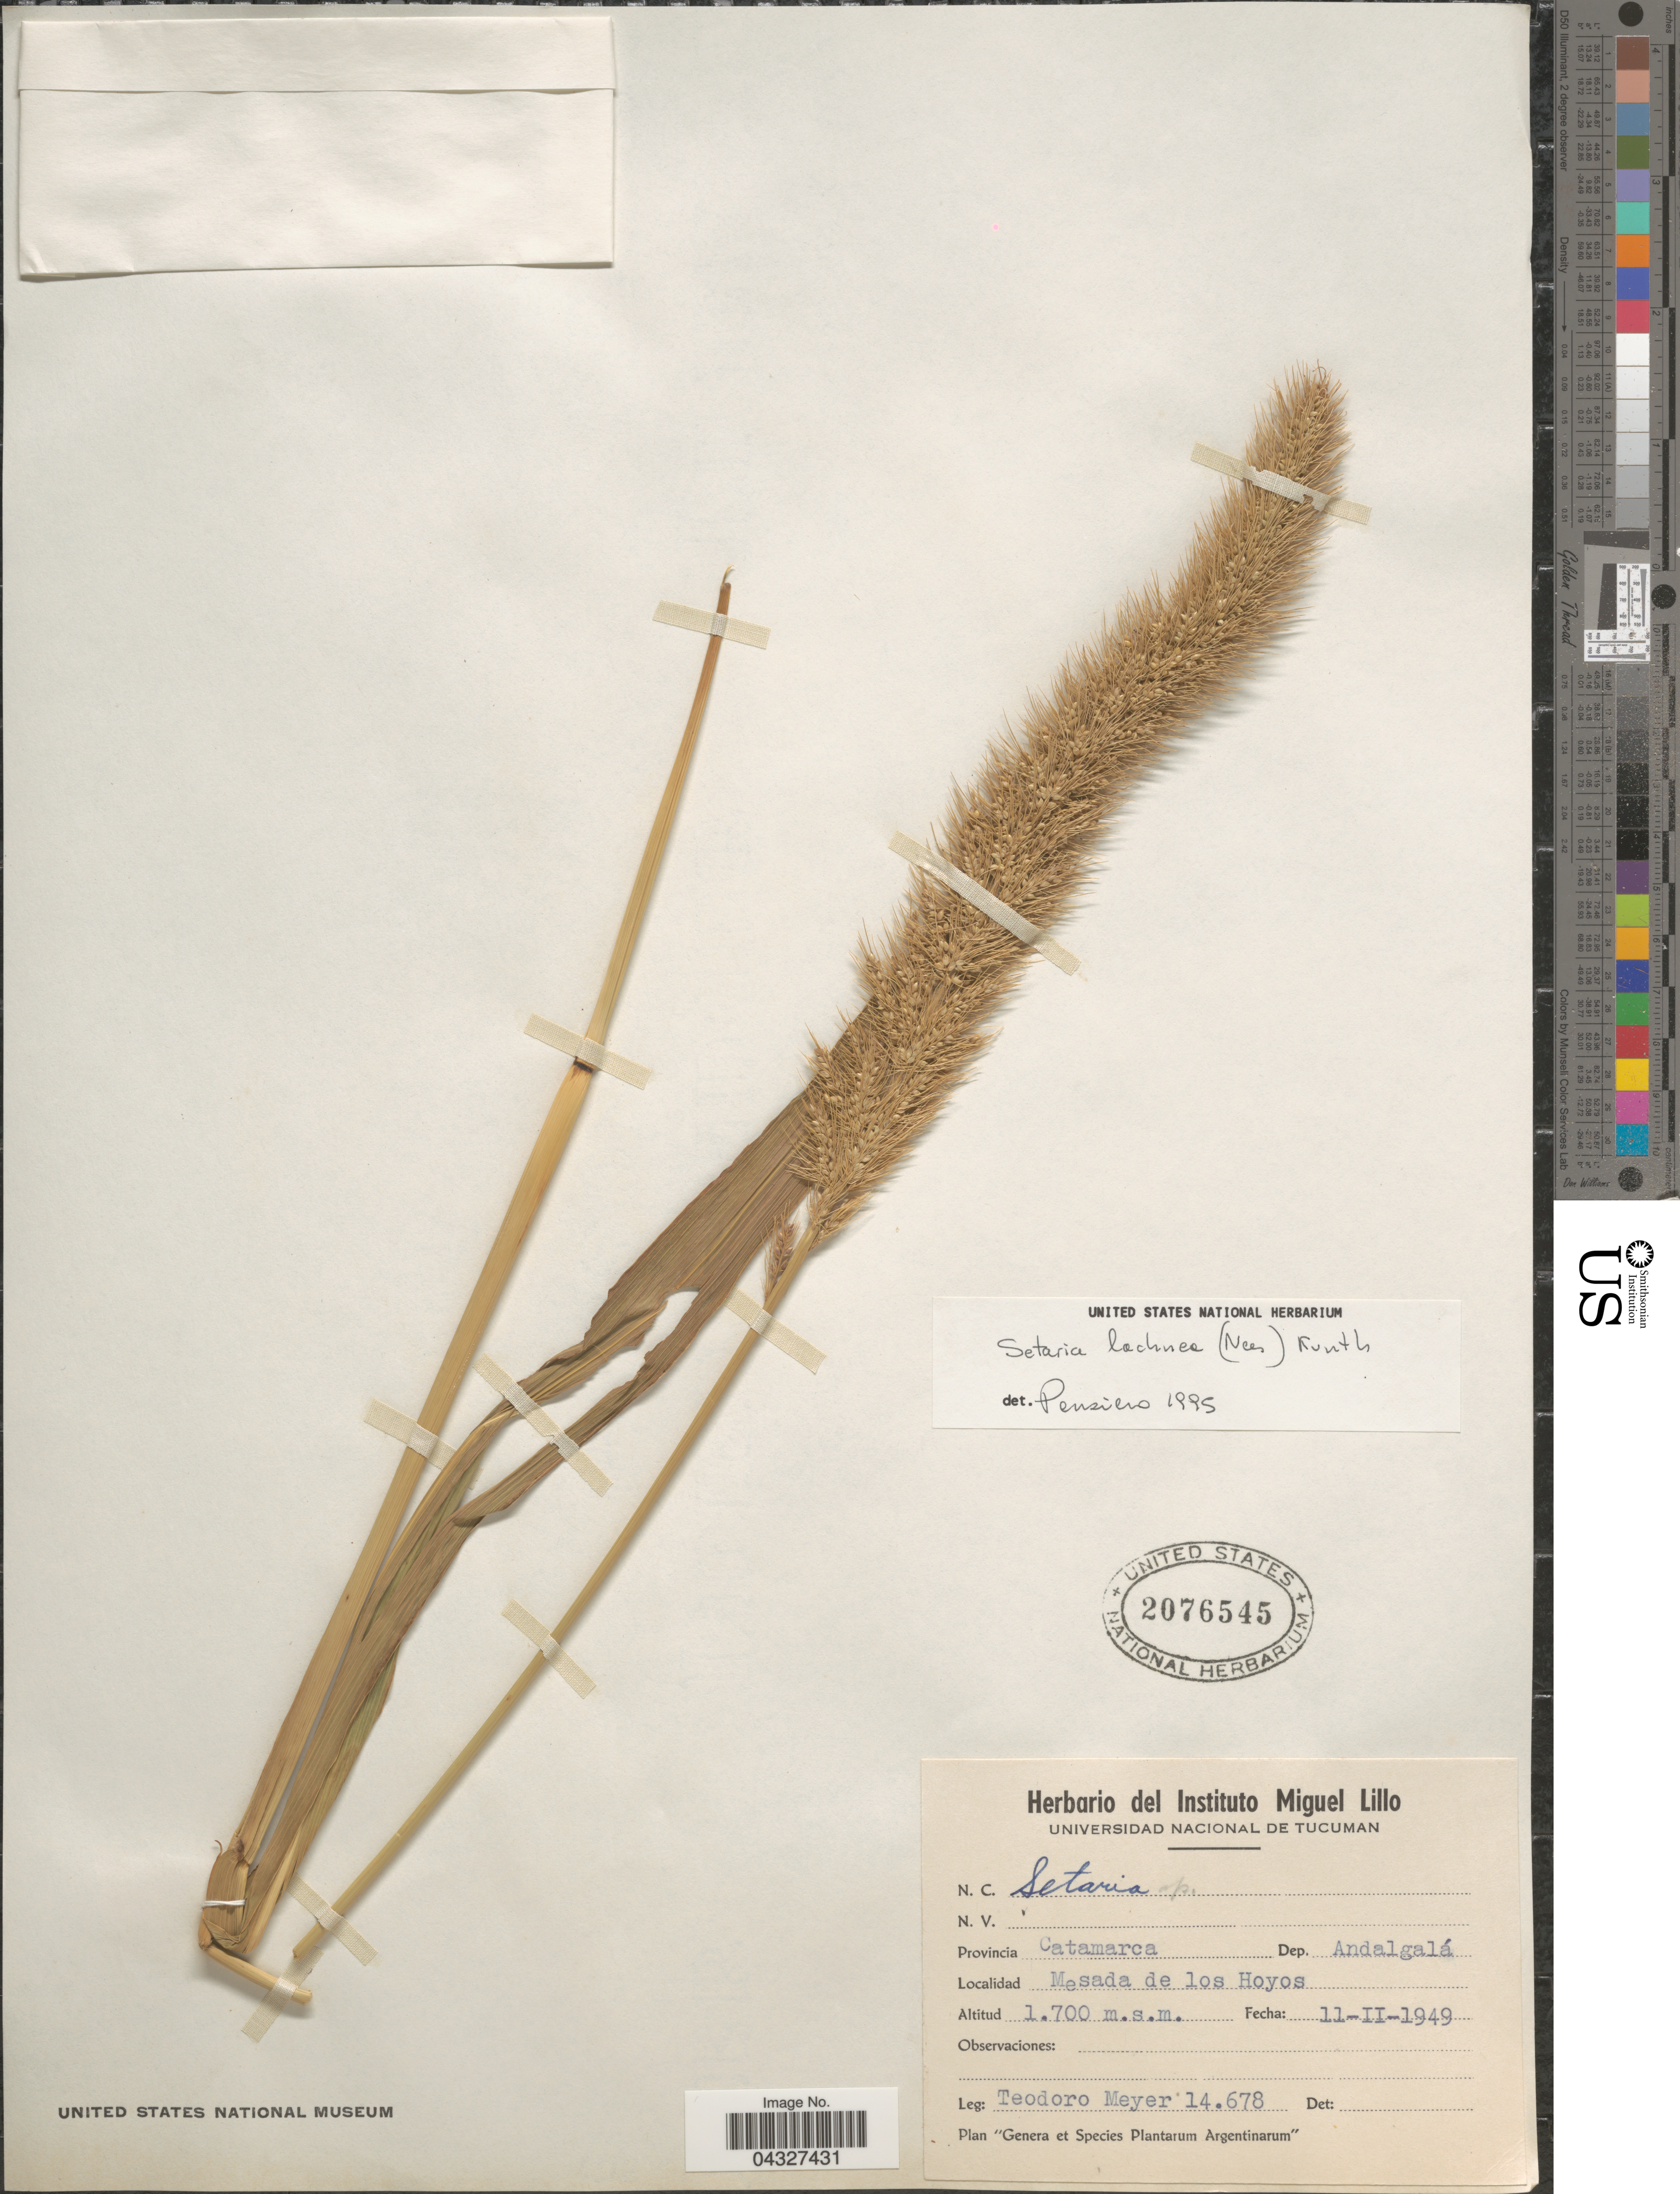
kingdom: Plantae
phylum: Tracheophyta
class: Liliopsida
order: Poales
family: Poaceae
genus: Setaria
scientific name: Setaria lachnea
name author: (Nees) Kunth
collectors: T. Meyer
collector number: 14678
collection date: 1949-02-11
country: Argentina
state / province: Catamarca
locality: Provincia Catamarca. Dep. Andalgalá. Mesada de los Hoyos.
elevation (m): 1700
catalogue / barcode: US 2076545